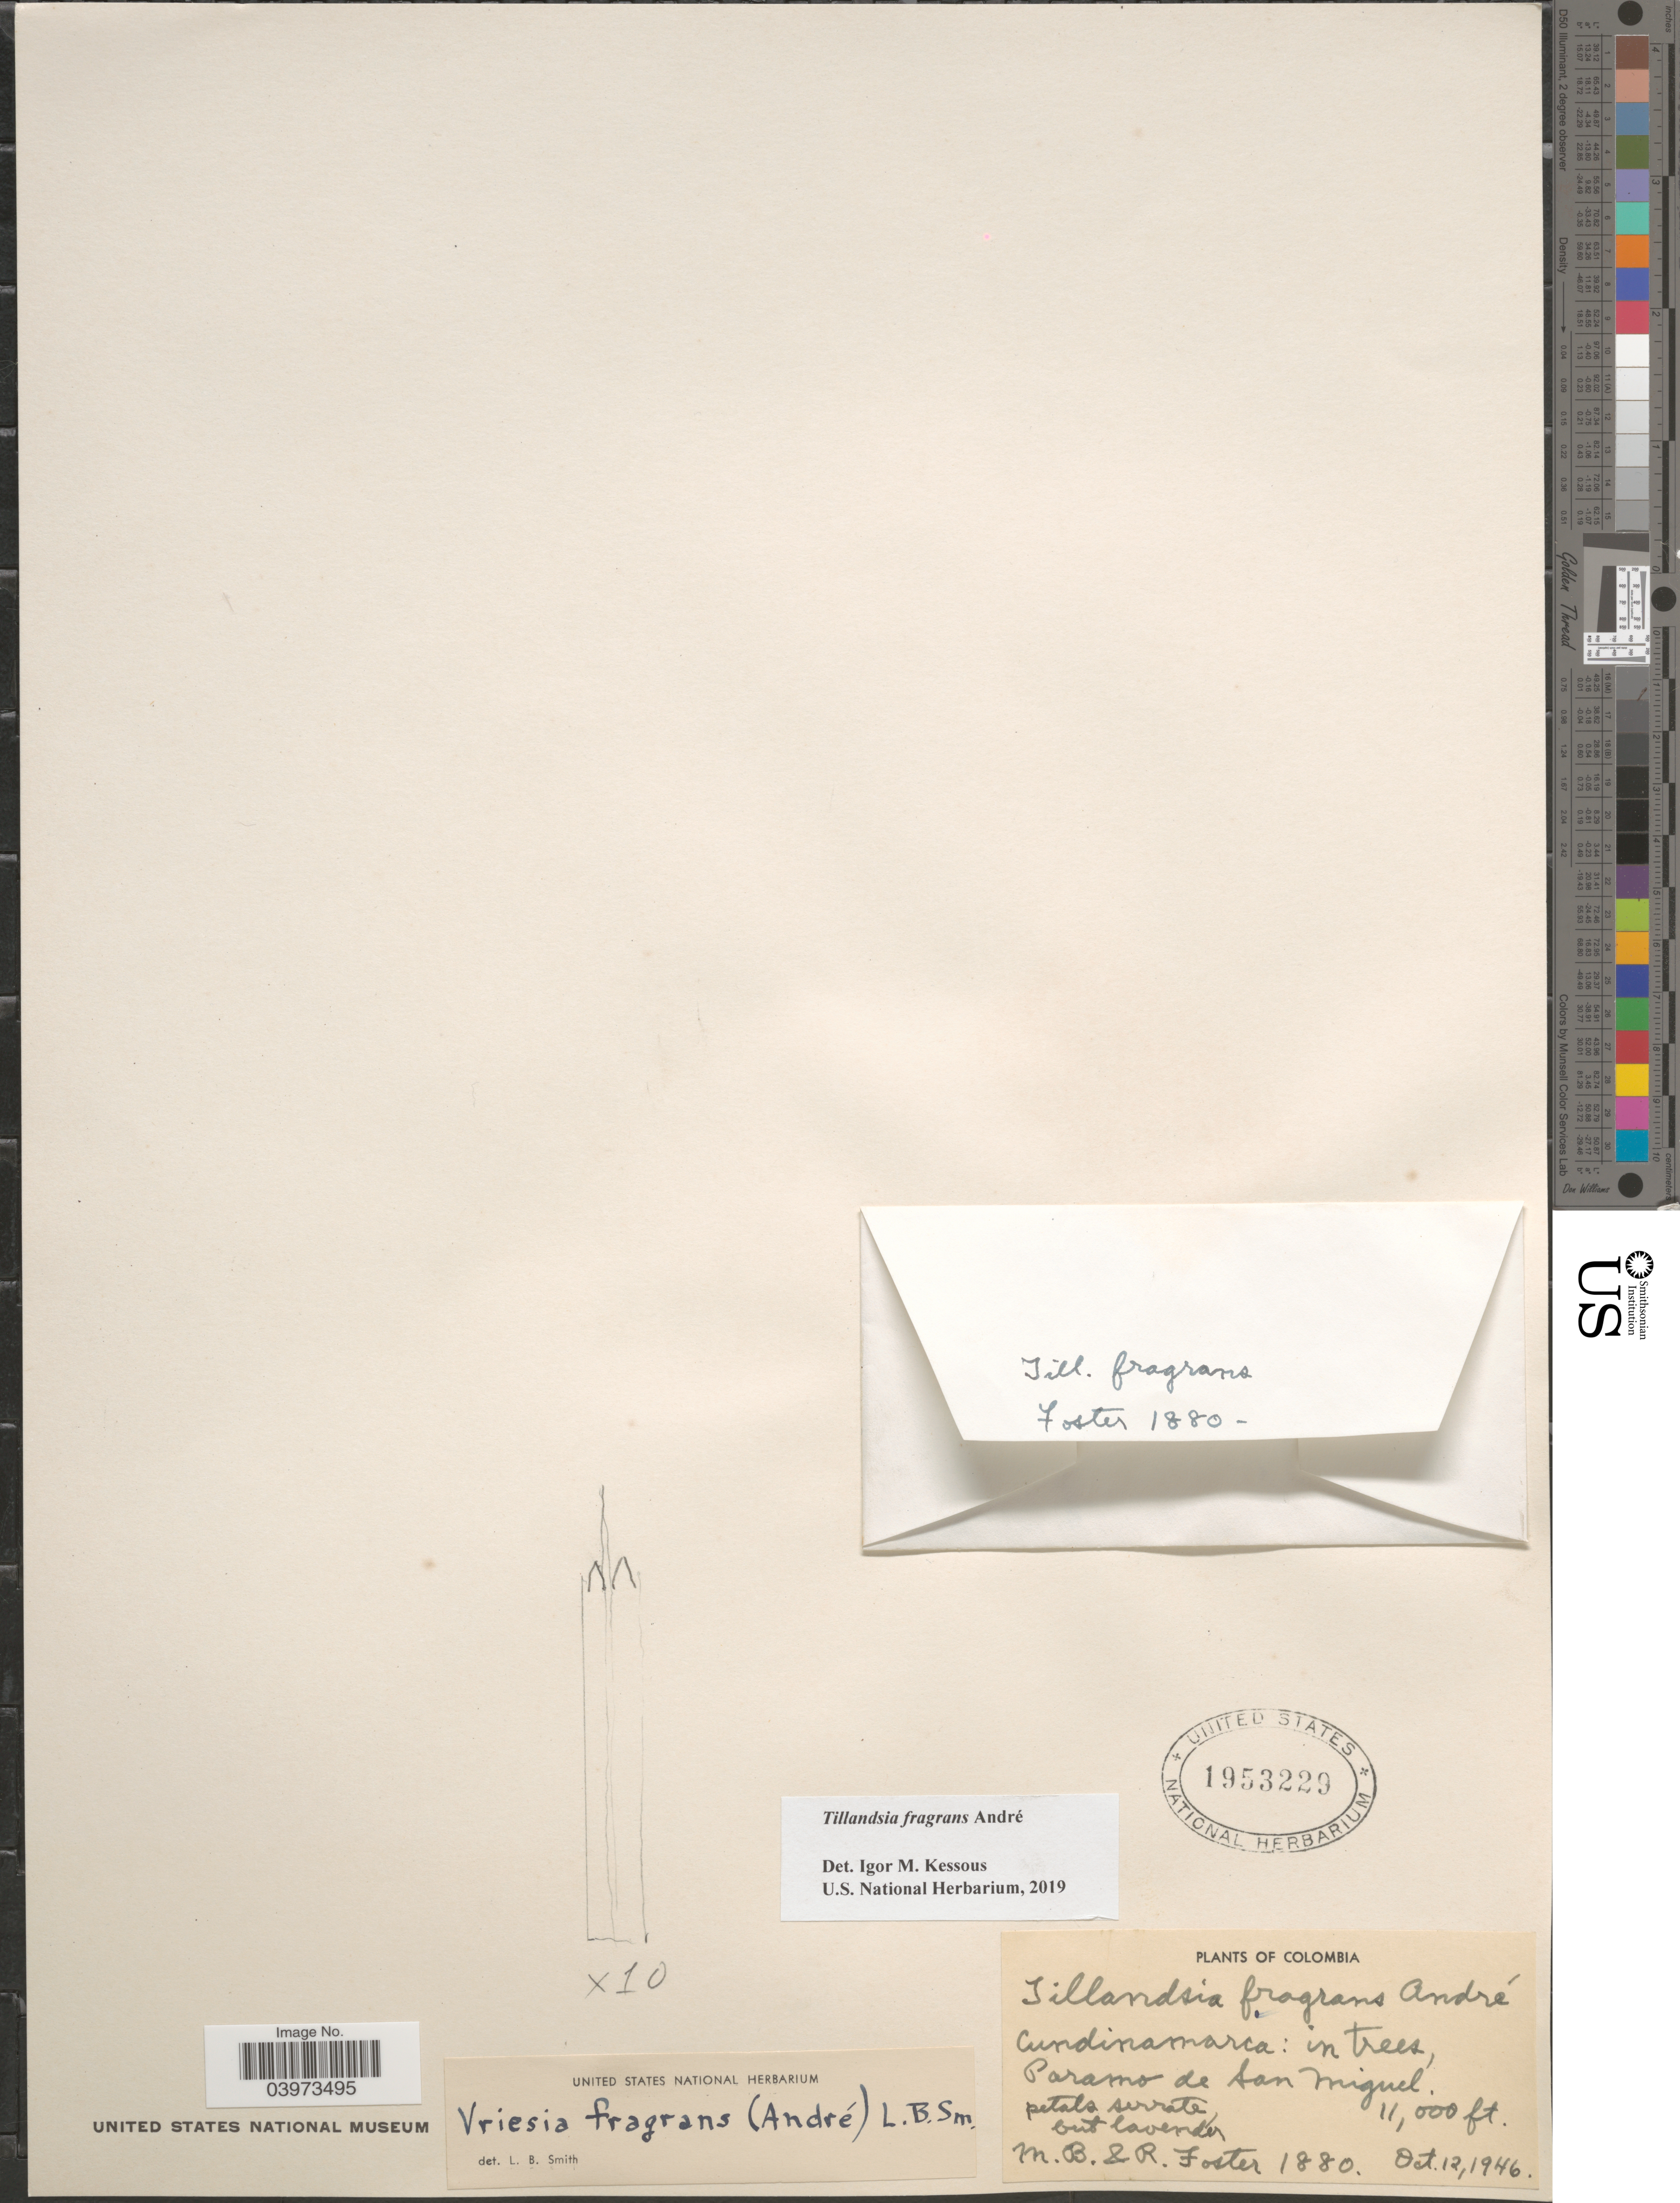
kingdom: Plantae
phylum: Tracheophyta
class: Liliopsida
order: Poales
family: Bromeliaceae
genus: Tillandsia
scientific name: Tillandsia fragrans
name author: André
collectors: M. B. Foster & R. Foster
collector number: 1880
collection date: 1946-10-12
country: Colombia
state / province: Cundinamarca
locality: In trees, Paramo de San Miquel.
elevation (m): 3353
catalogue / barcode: US 1953229